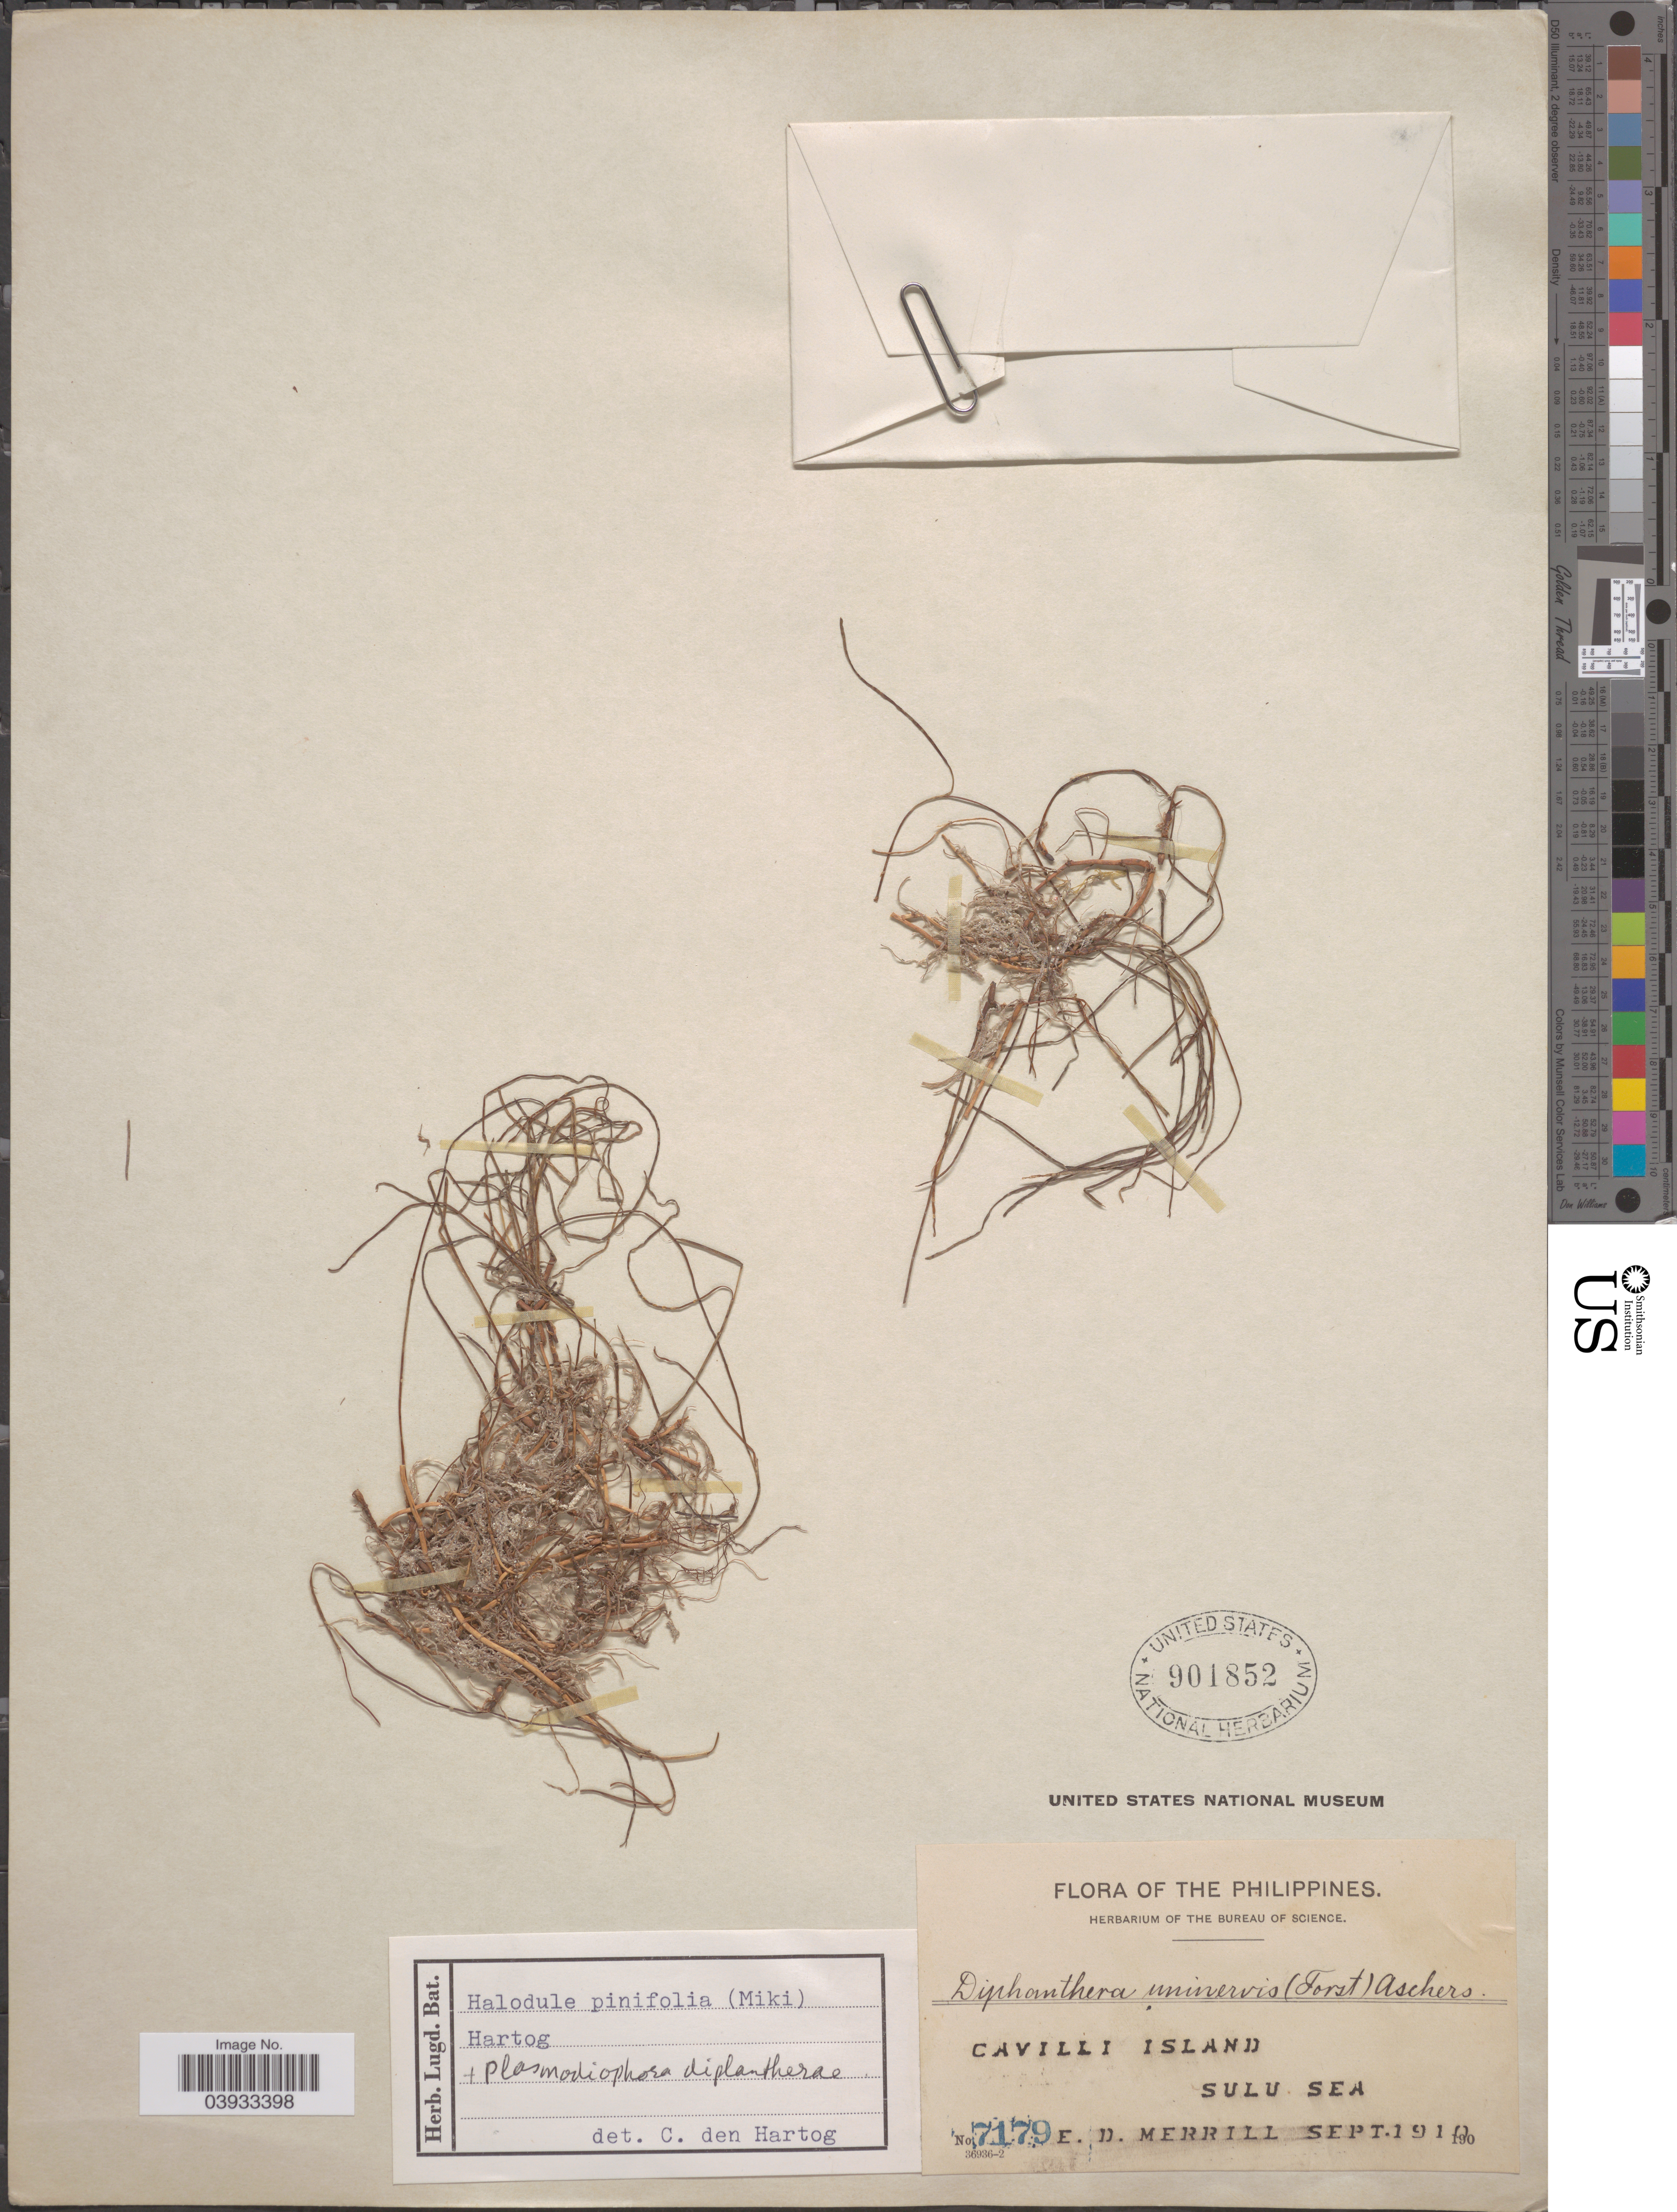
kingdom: Plantae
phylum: Tracheophyta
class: Liliopsida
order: Alismatales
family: Cymodoceaceae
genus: Halodule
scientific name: Halodule pinifolia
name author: (Miki) Hartog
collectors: E. D. Merrill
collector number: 7179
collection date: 1910-09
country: Philippines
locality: Cavilli Island, Sulu Sea.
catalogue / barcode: US 901852